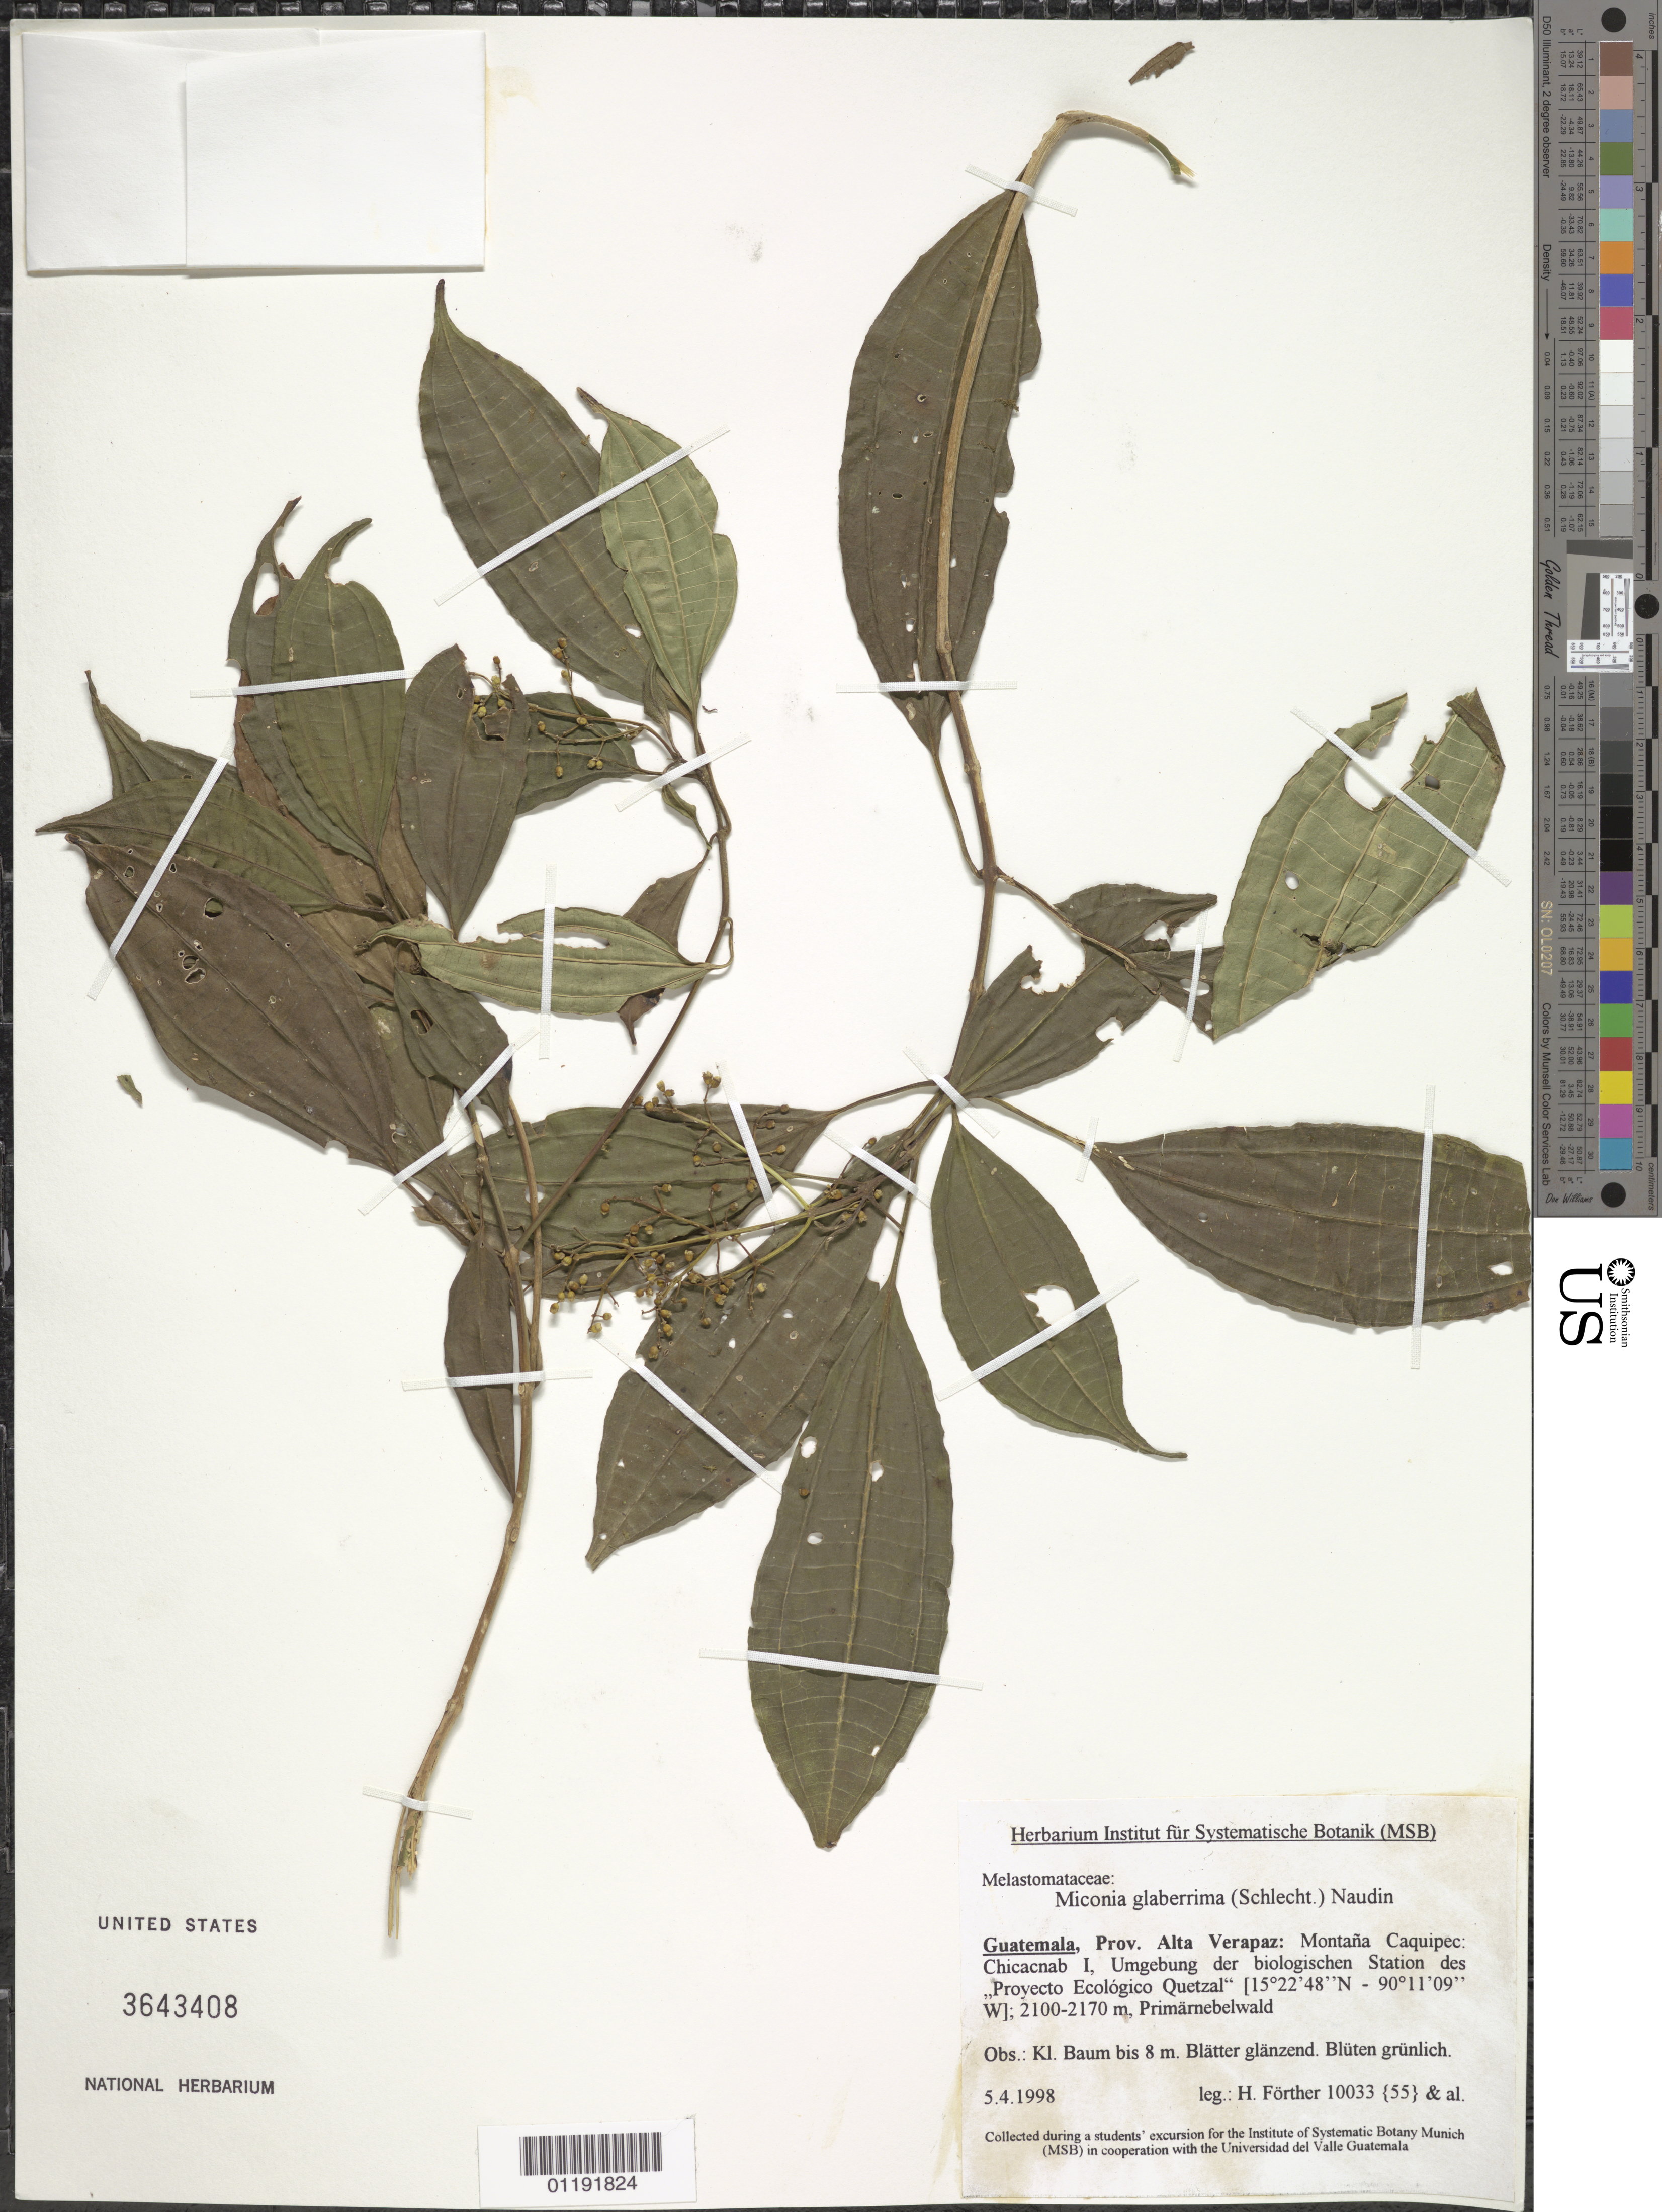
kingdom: Plantae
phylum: Tracheophyta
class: Magnoliopsida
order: Myrtales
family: Melastomataceae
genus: Miconia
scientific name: Miconia glaberrima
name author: (Schltdl.) Naudin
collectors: H. Fôrther et al.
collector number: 10033 {55}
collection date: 1998-04-05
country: Guatemala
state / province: Alta Verapaz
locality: Montana Caquipec, Chicacnab, vicinity of Biological Station of the Quetzal Ecology Project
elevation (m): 2100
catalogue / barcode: US 3643408